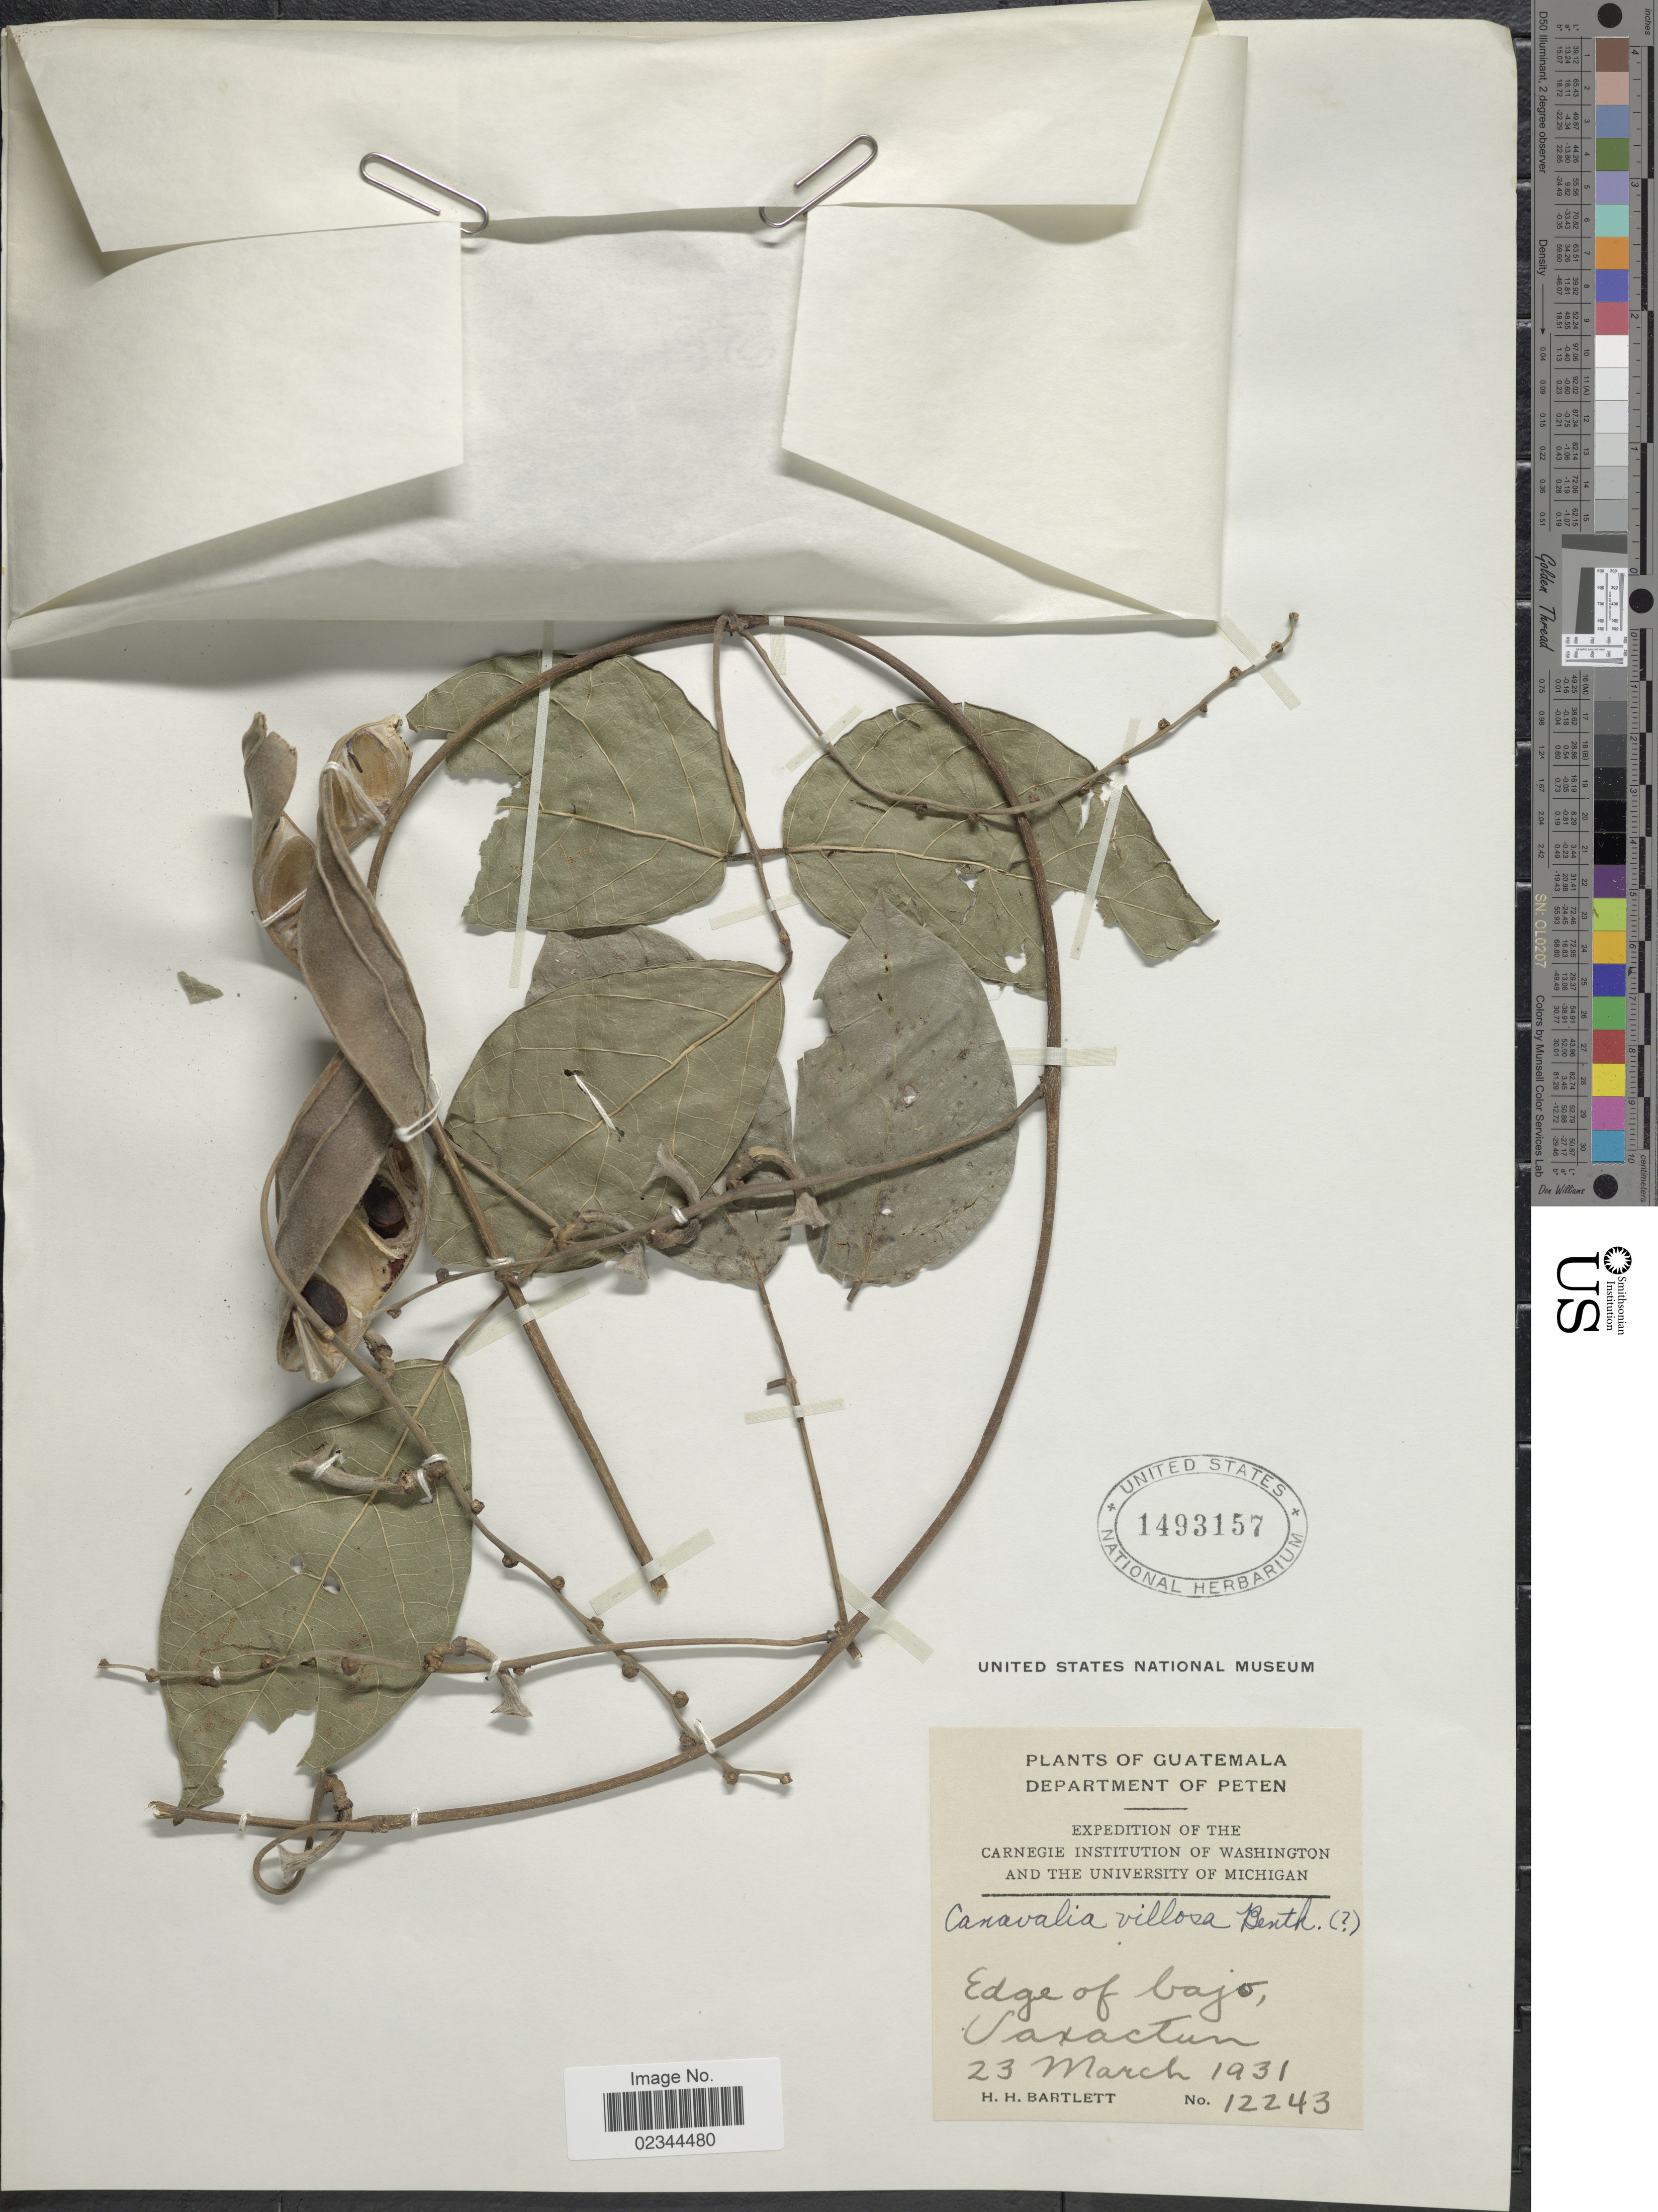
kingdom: Plantae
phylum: Tracheophyta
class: Magnoliopsida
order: Fabales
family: Fabaceae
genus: Canavalia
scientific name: Canavalia villosa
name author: Benth.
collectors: H. H. Bartlett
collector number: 12243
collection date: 1931-03-23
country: Guatemala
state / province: El Petén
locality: Saxactun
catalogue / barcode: US 1493157